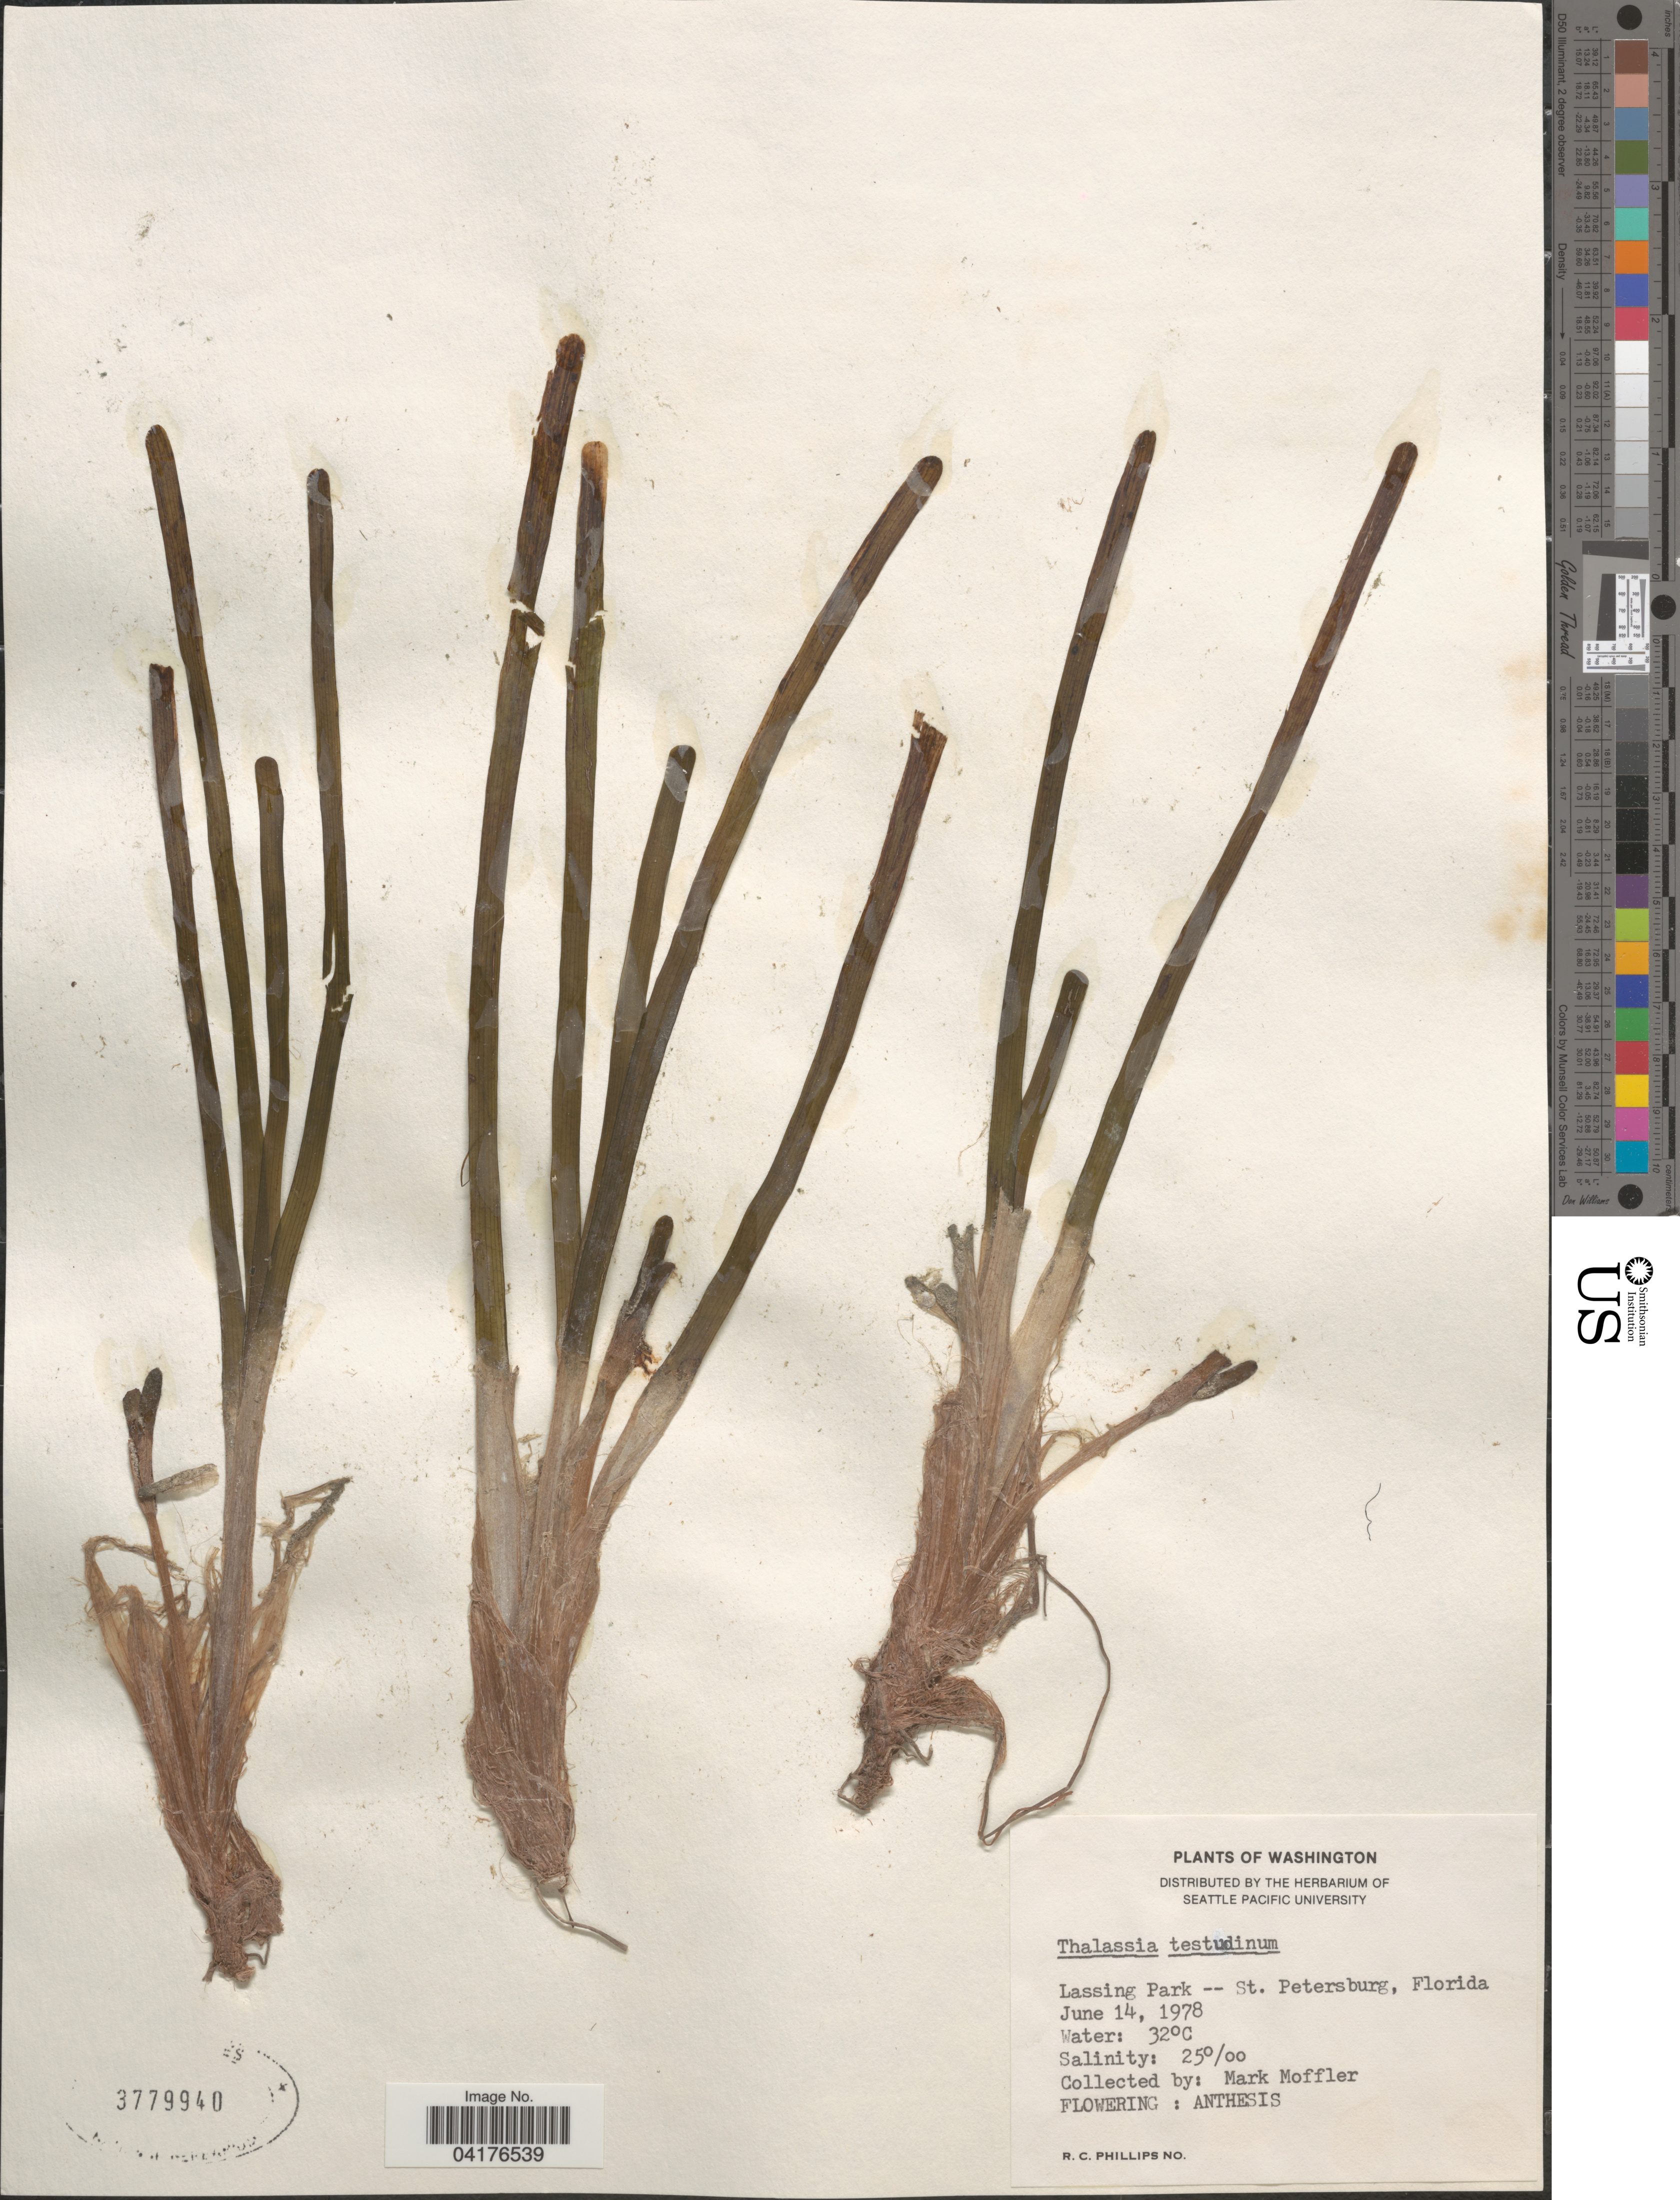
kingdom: Plantae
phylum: Tracheophyta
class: Liliopsida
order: Alismatales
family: Hydrocharitaceae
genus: Thalassia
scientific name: Thalassia testudinum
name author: Banks & Sol. ex K.D. Koenig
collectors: M. Moffler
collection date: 1978-06-14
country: United States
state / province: Florida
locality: Lassing Park -- St. Petersburg.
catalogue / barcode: US 3779940